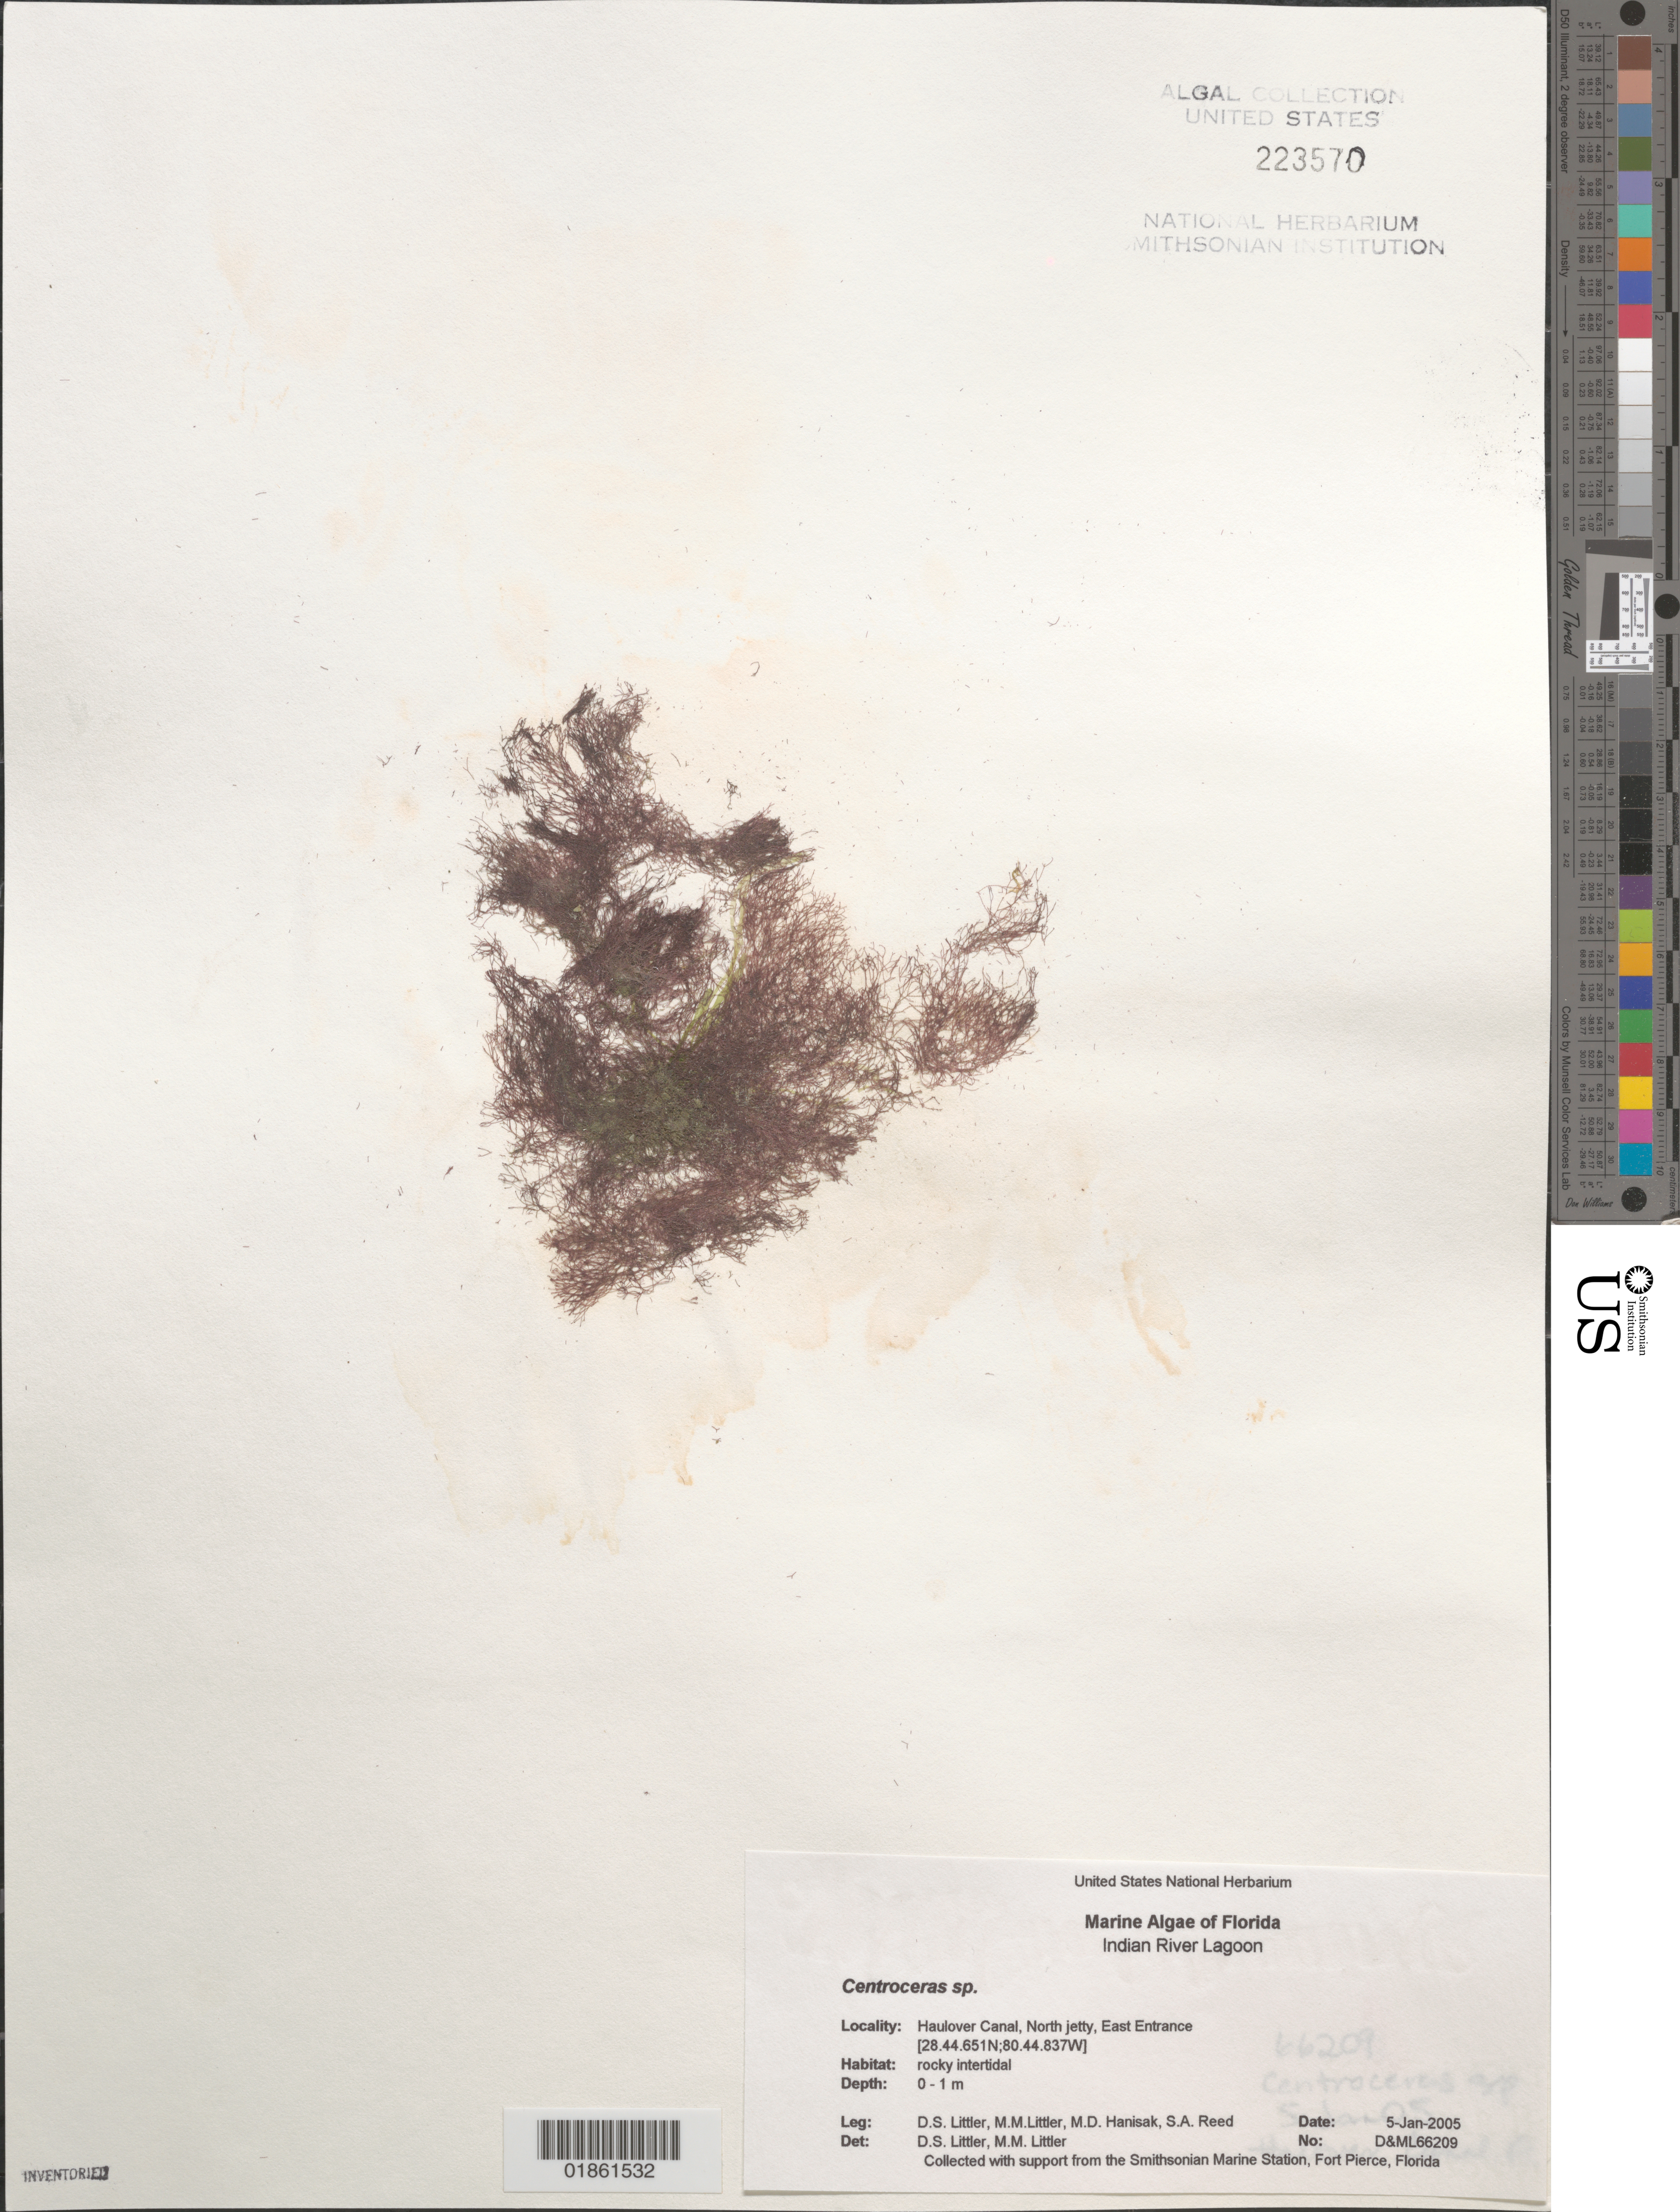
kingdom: Plantae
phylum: Rhodophyta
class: Florideophyceae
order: Ceramiales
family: Ceramiaceae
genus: Centroceras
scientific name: Centroceras sp.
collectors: D. S. Littler, M. Hanisak & S. Reed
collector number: D&ML66209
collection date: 2005-01-05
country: United States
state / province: Florida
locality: Indian River Lagoon. Haulover Canal, North jetty, East Entrance.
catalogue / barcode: US 223570